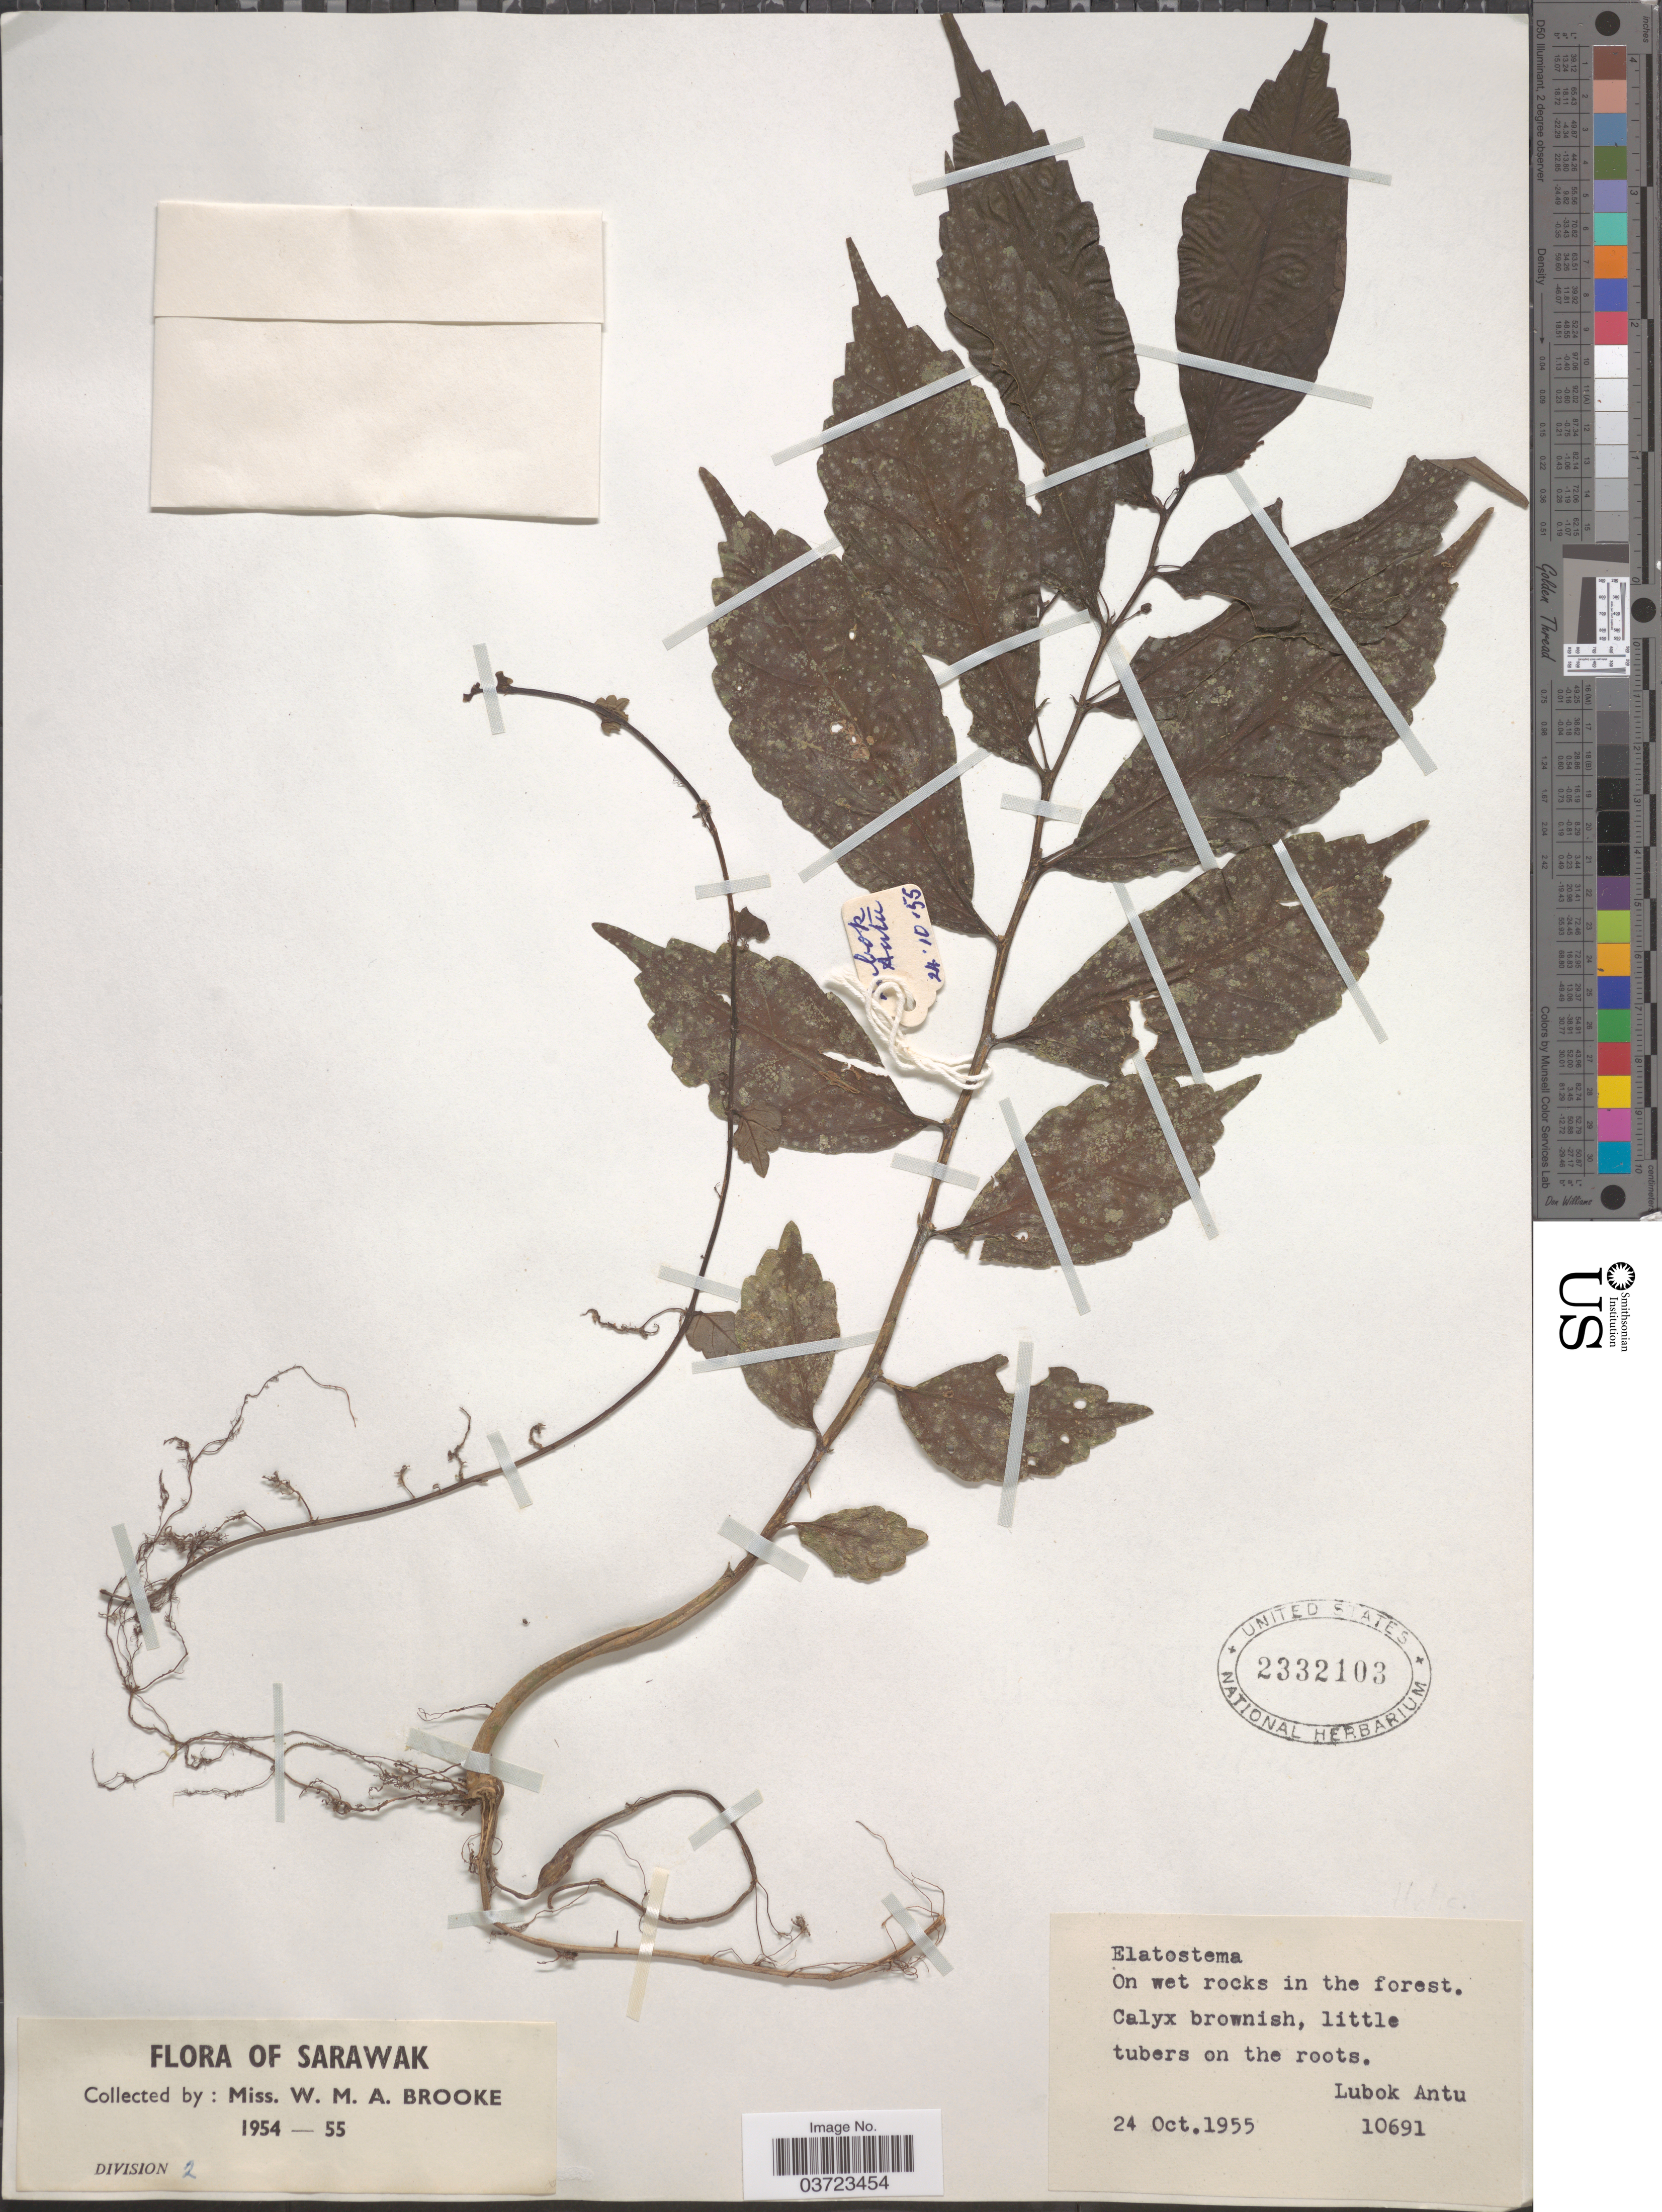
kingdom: Plantae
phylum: Tracheophyta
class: Magnoliopsida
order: Rosales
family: Urticaceae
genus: Elatostema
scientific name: Elatostema sp.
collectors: W. Brooke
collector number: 10691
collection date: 1955-10-24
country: Malaysia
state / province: Sarawak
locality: Lubok Antu.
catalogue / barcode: US 2332103